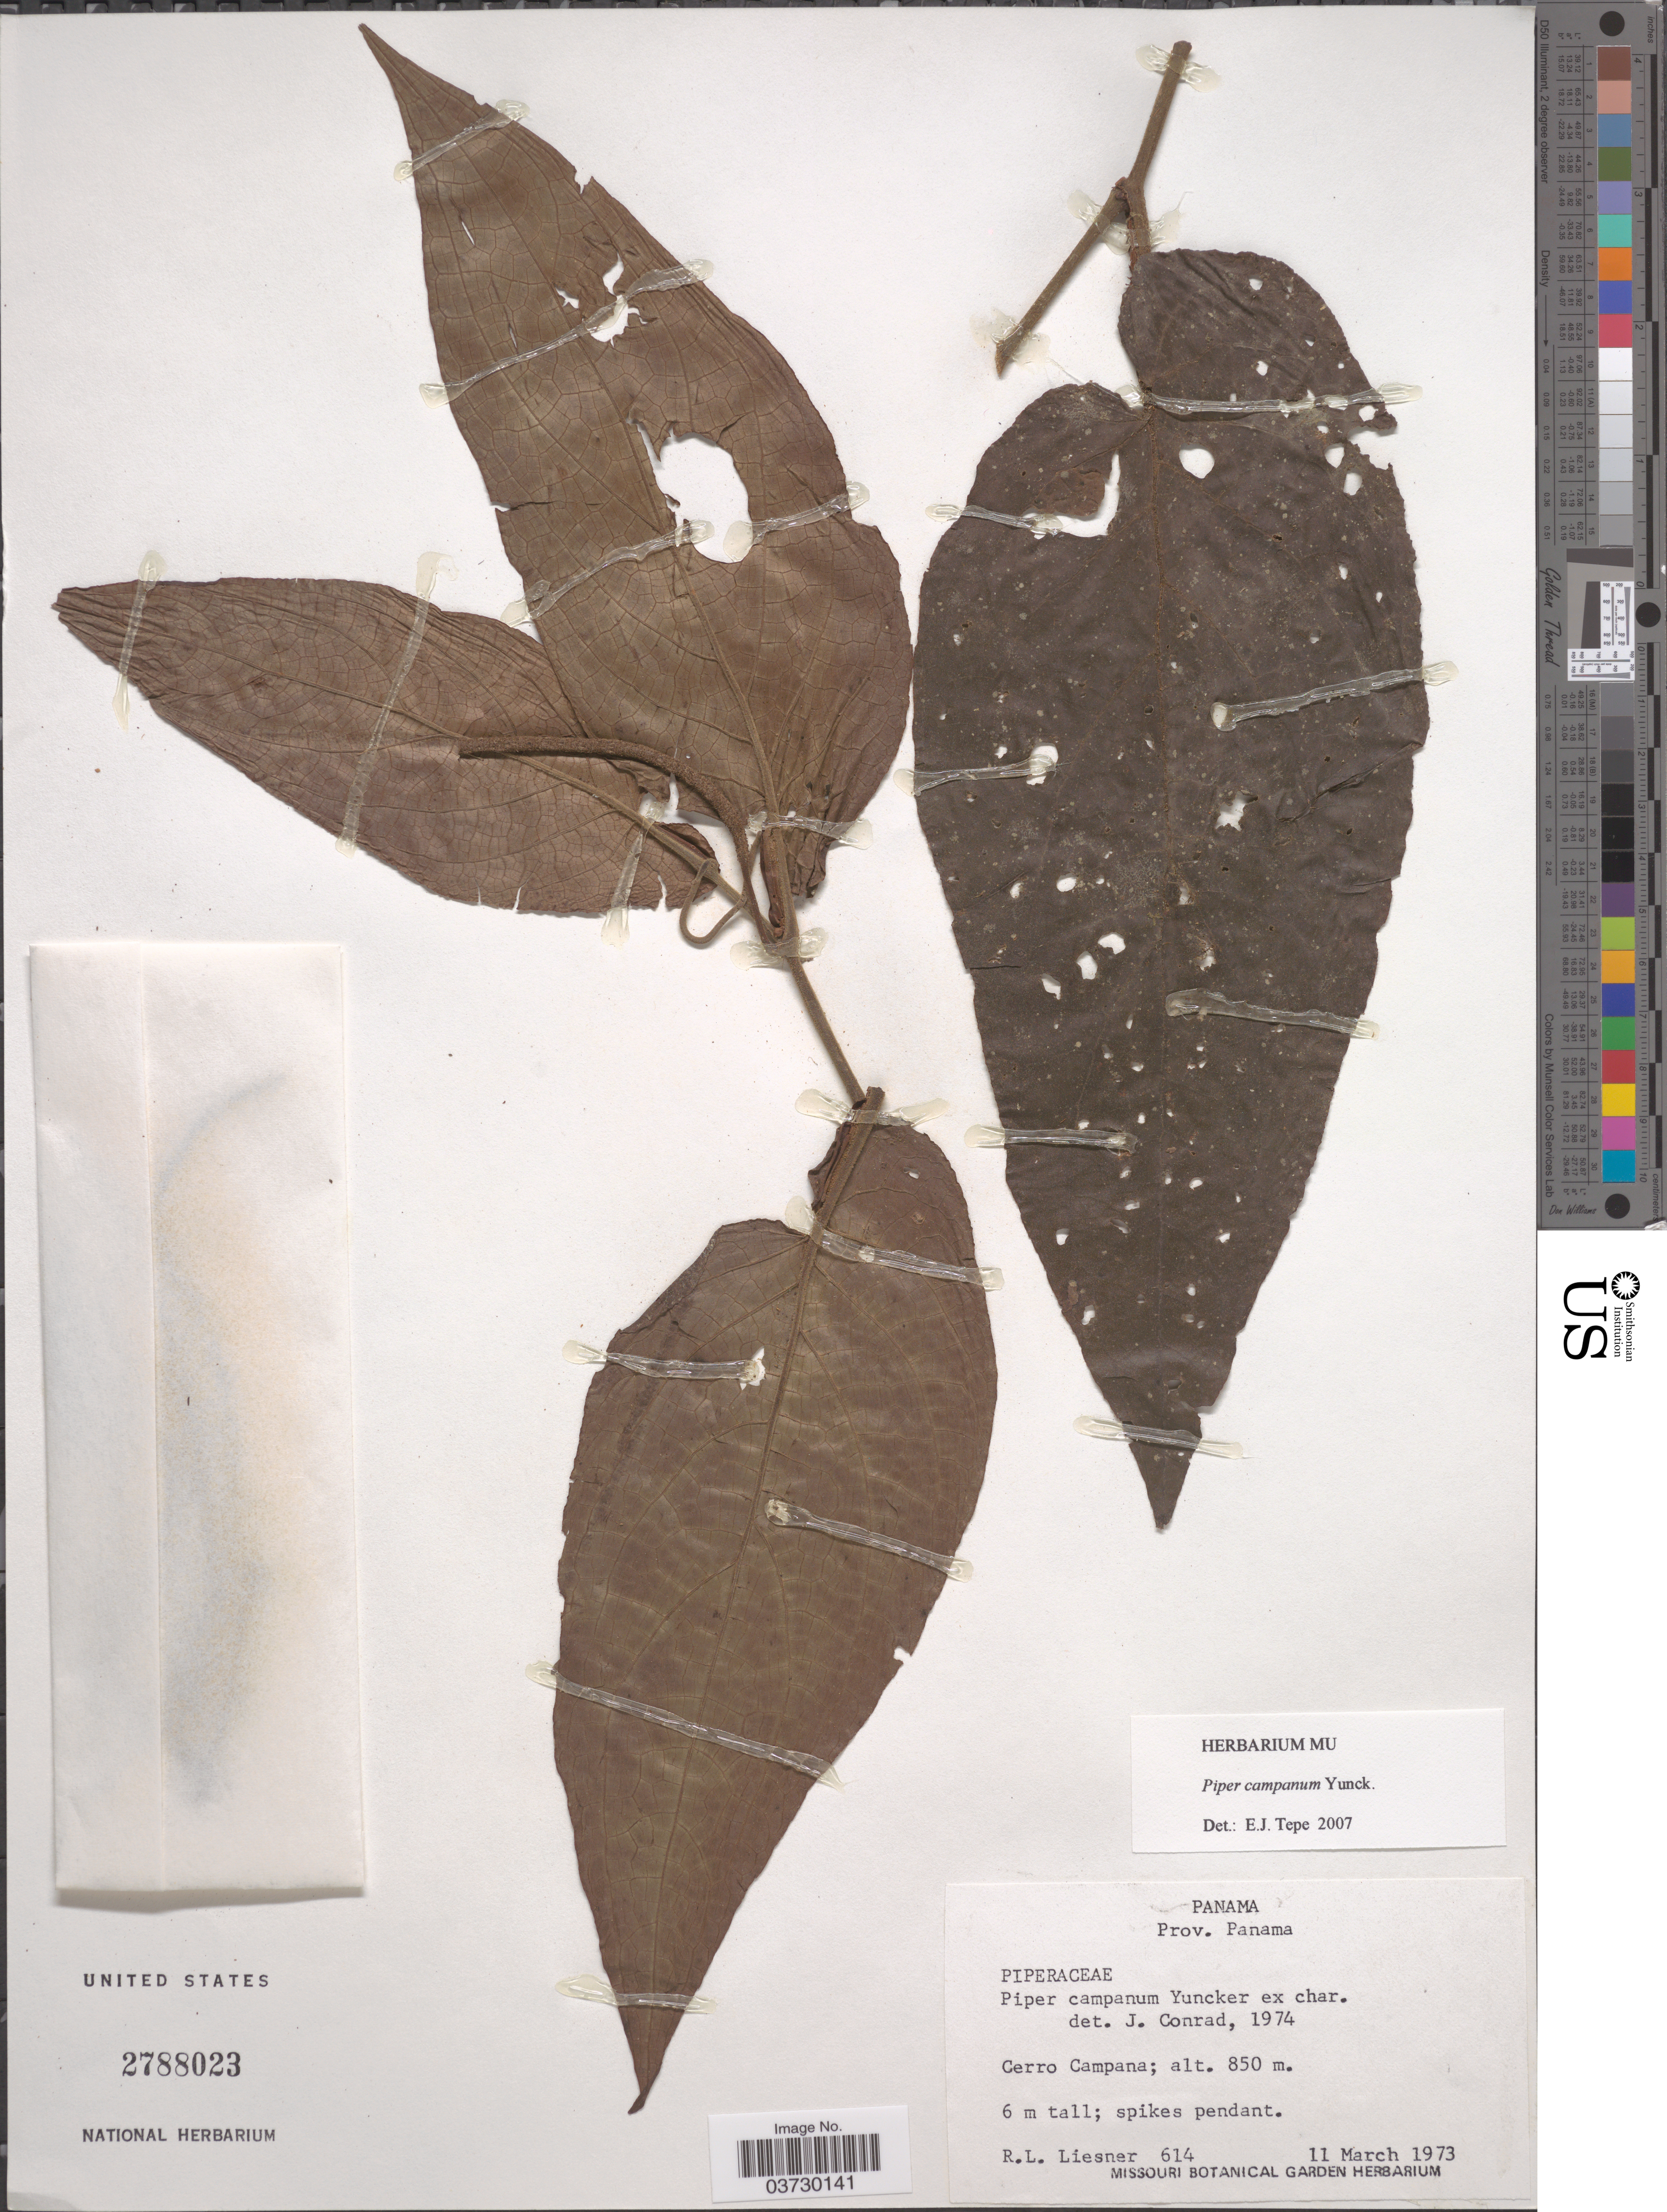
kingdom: Plantae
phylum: Tracheophyta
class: Magnoliopsida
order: Piperales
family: Piperaceae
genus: Piper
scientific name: Piper campanum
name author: Yunck.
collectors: R. L. Liesner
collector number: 614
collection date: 1973-03-11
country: Panama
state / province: Panamá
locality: Cerro Campana.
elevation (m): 850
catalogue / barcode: US 2788023